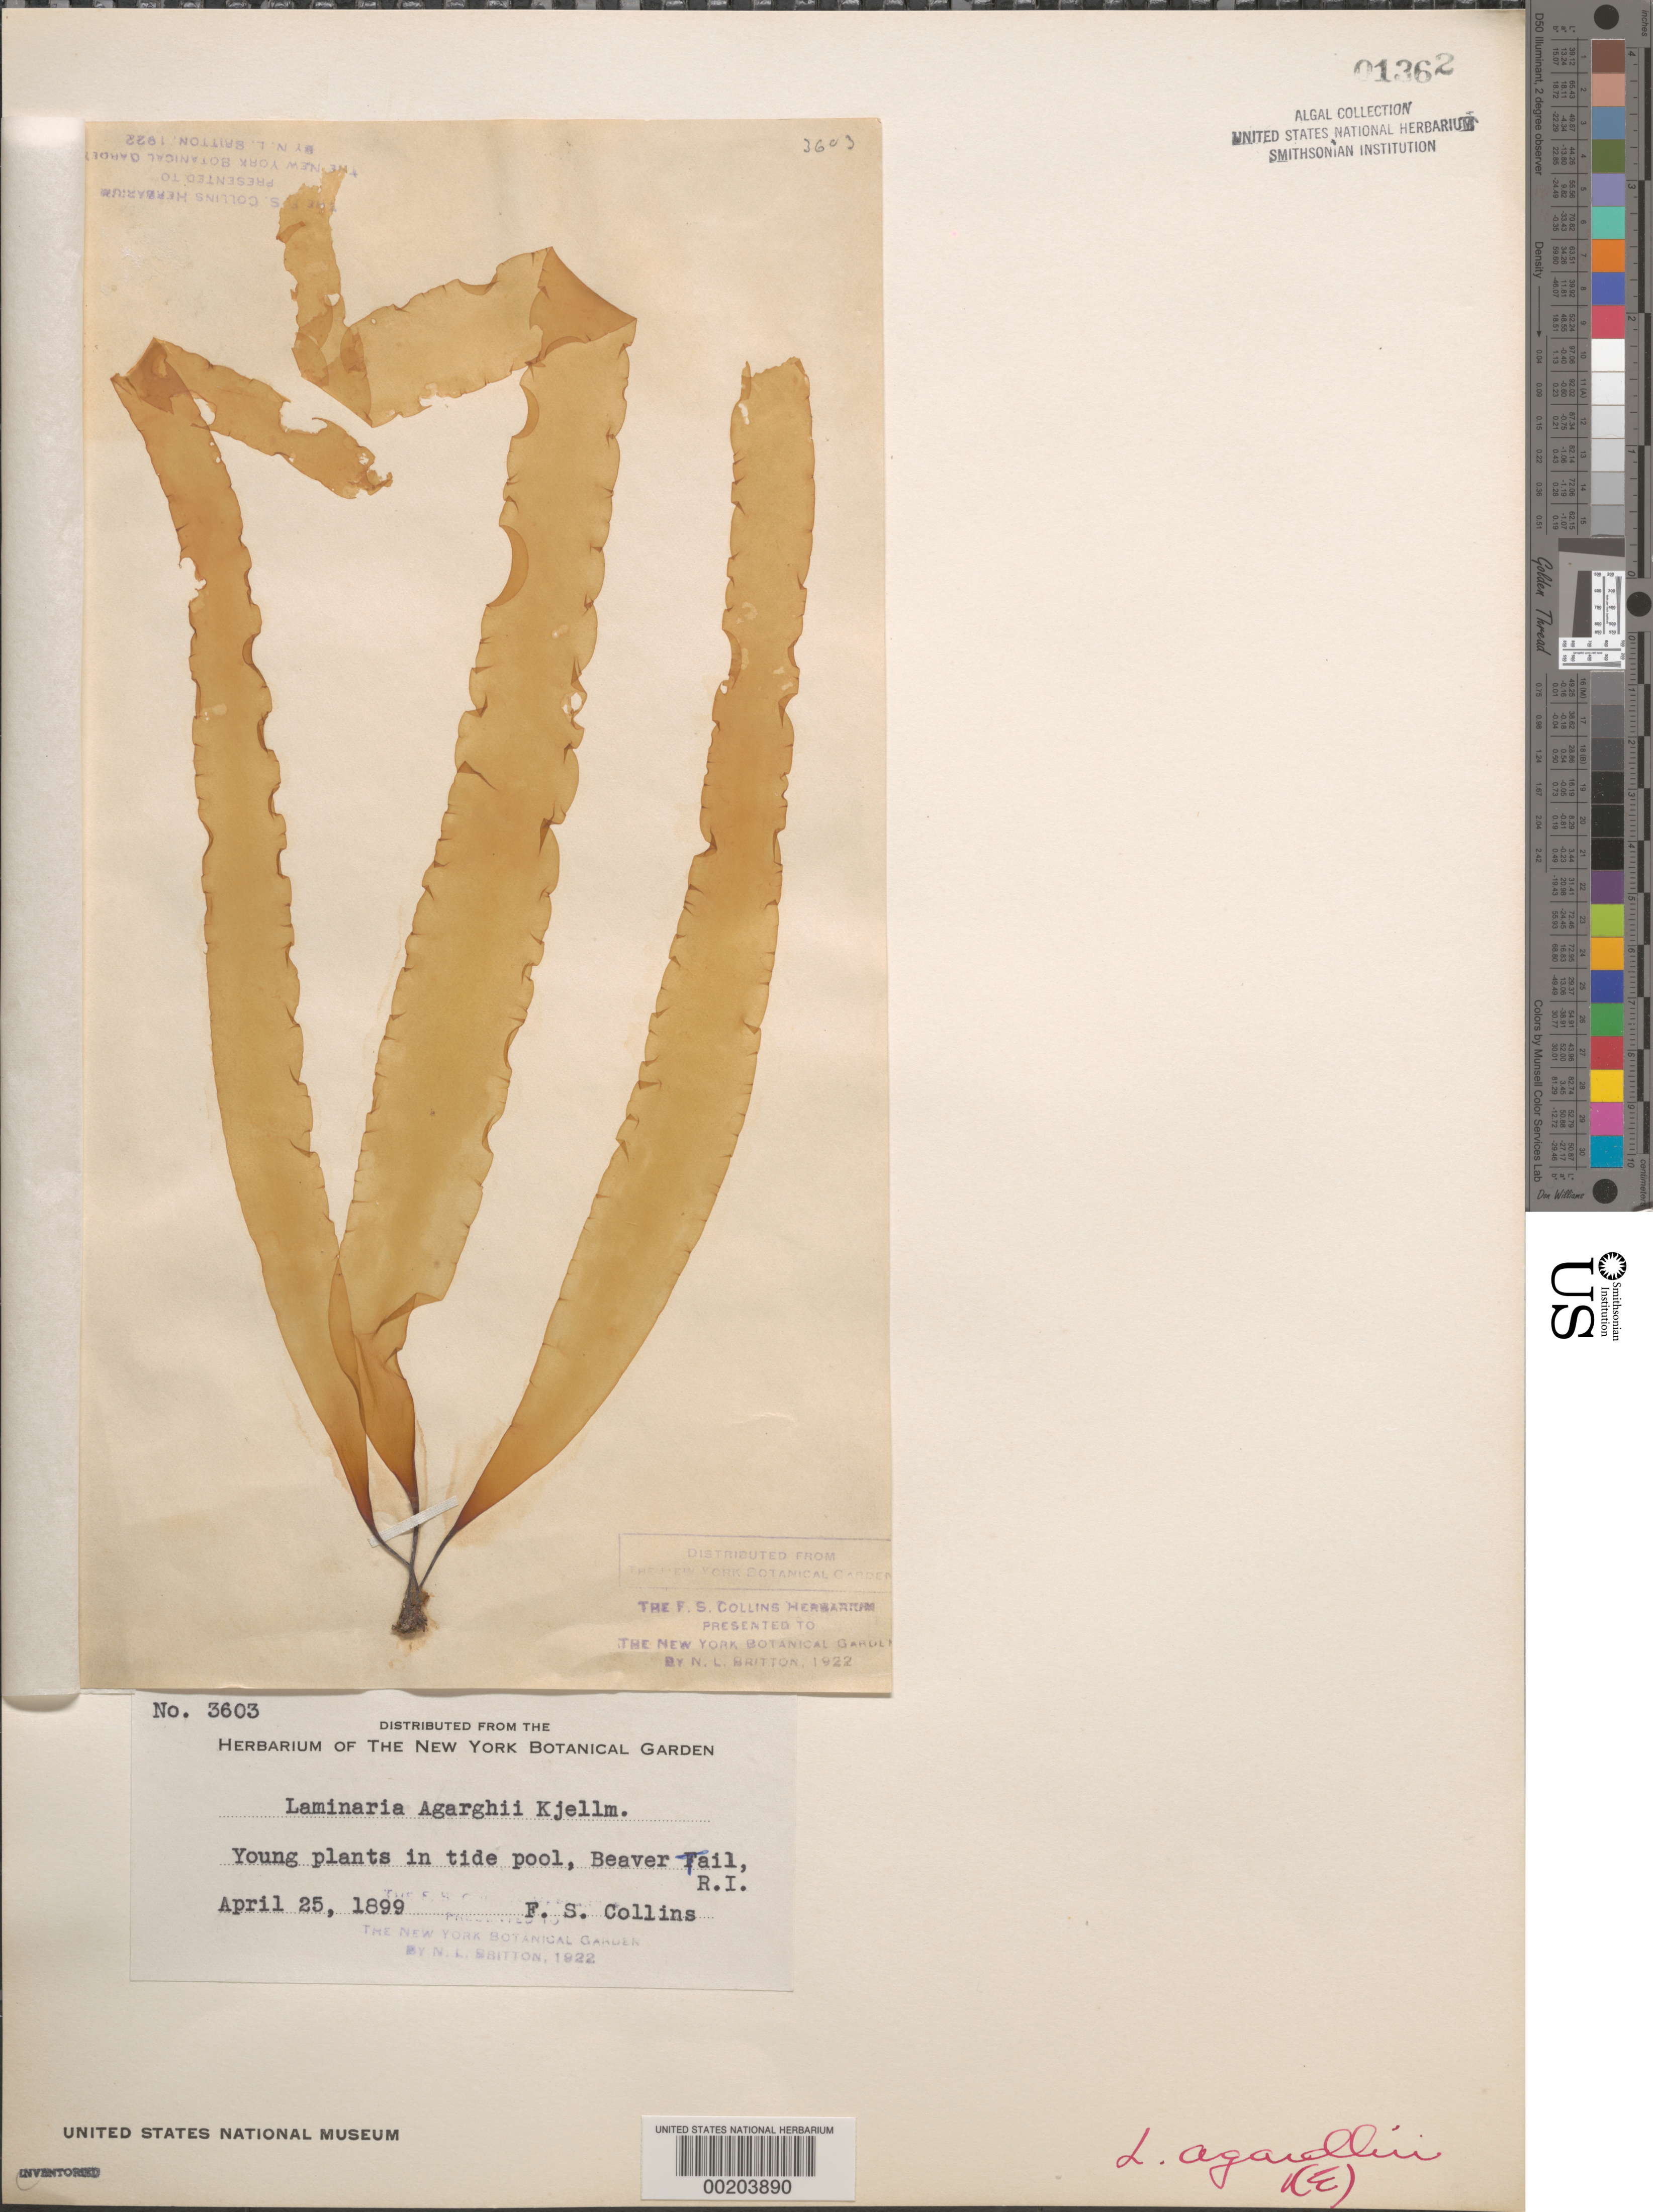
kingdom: Chromista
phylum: Ochrophyta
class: Phaeophyceae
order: Laminariales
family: Laminariaceae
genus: Saccharina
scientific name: Saccharina latissima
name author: C.E. Lane et al.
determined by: Algae name updating Project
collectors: F. Collins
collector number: FSC 3603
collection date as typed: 25 Apr 1899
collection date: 1899-04-25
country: United States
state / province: Rhode Island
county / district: Newport County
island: Conanicut Island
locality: Beaver Tail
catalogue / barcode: US 1362